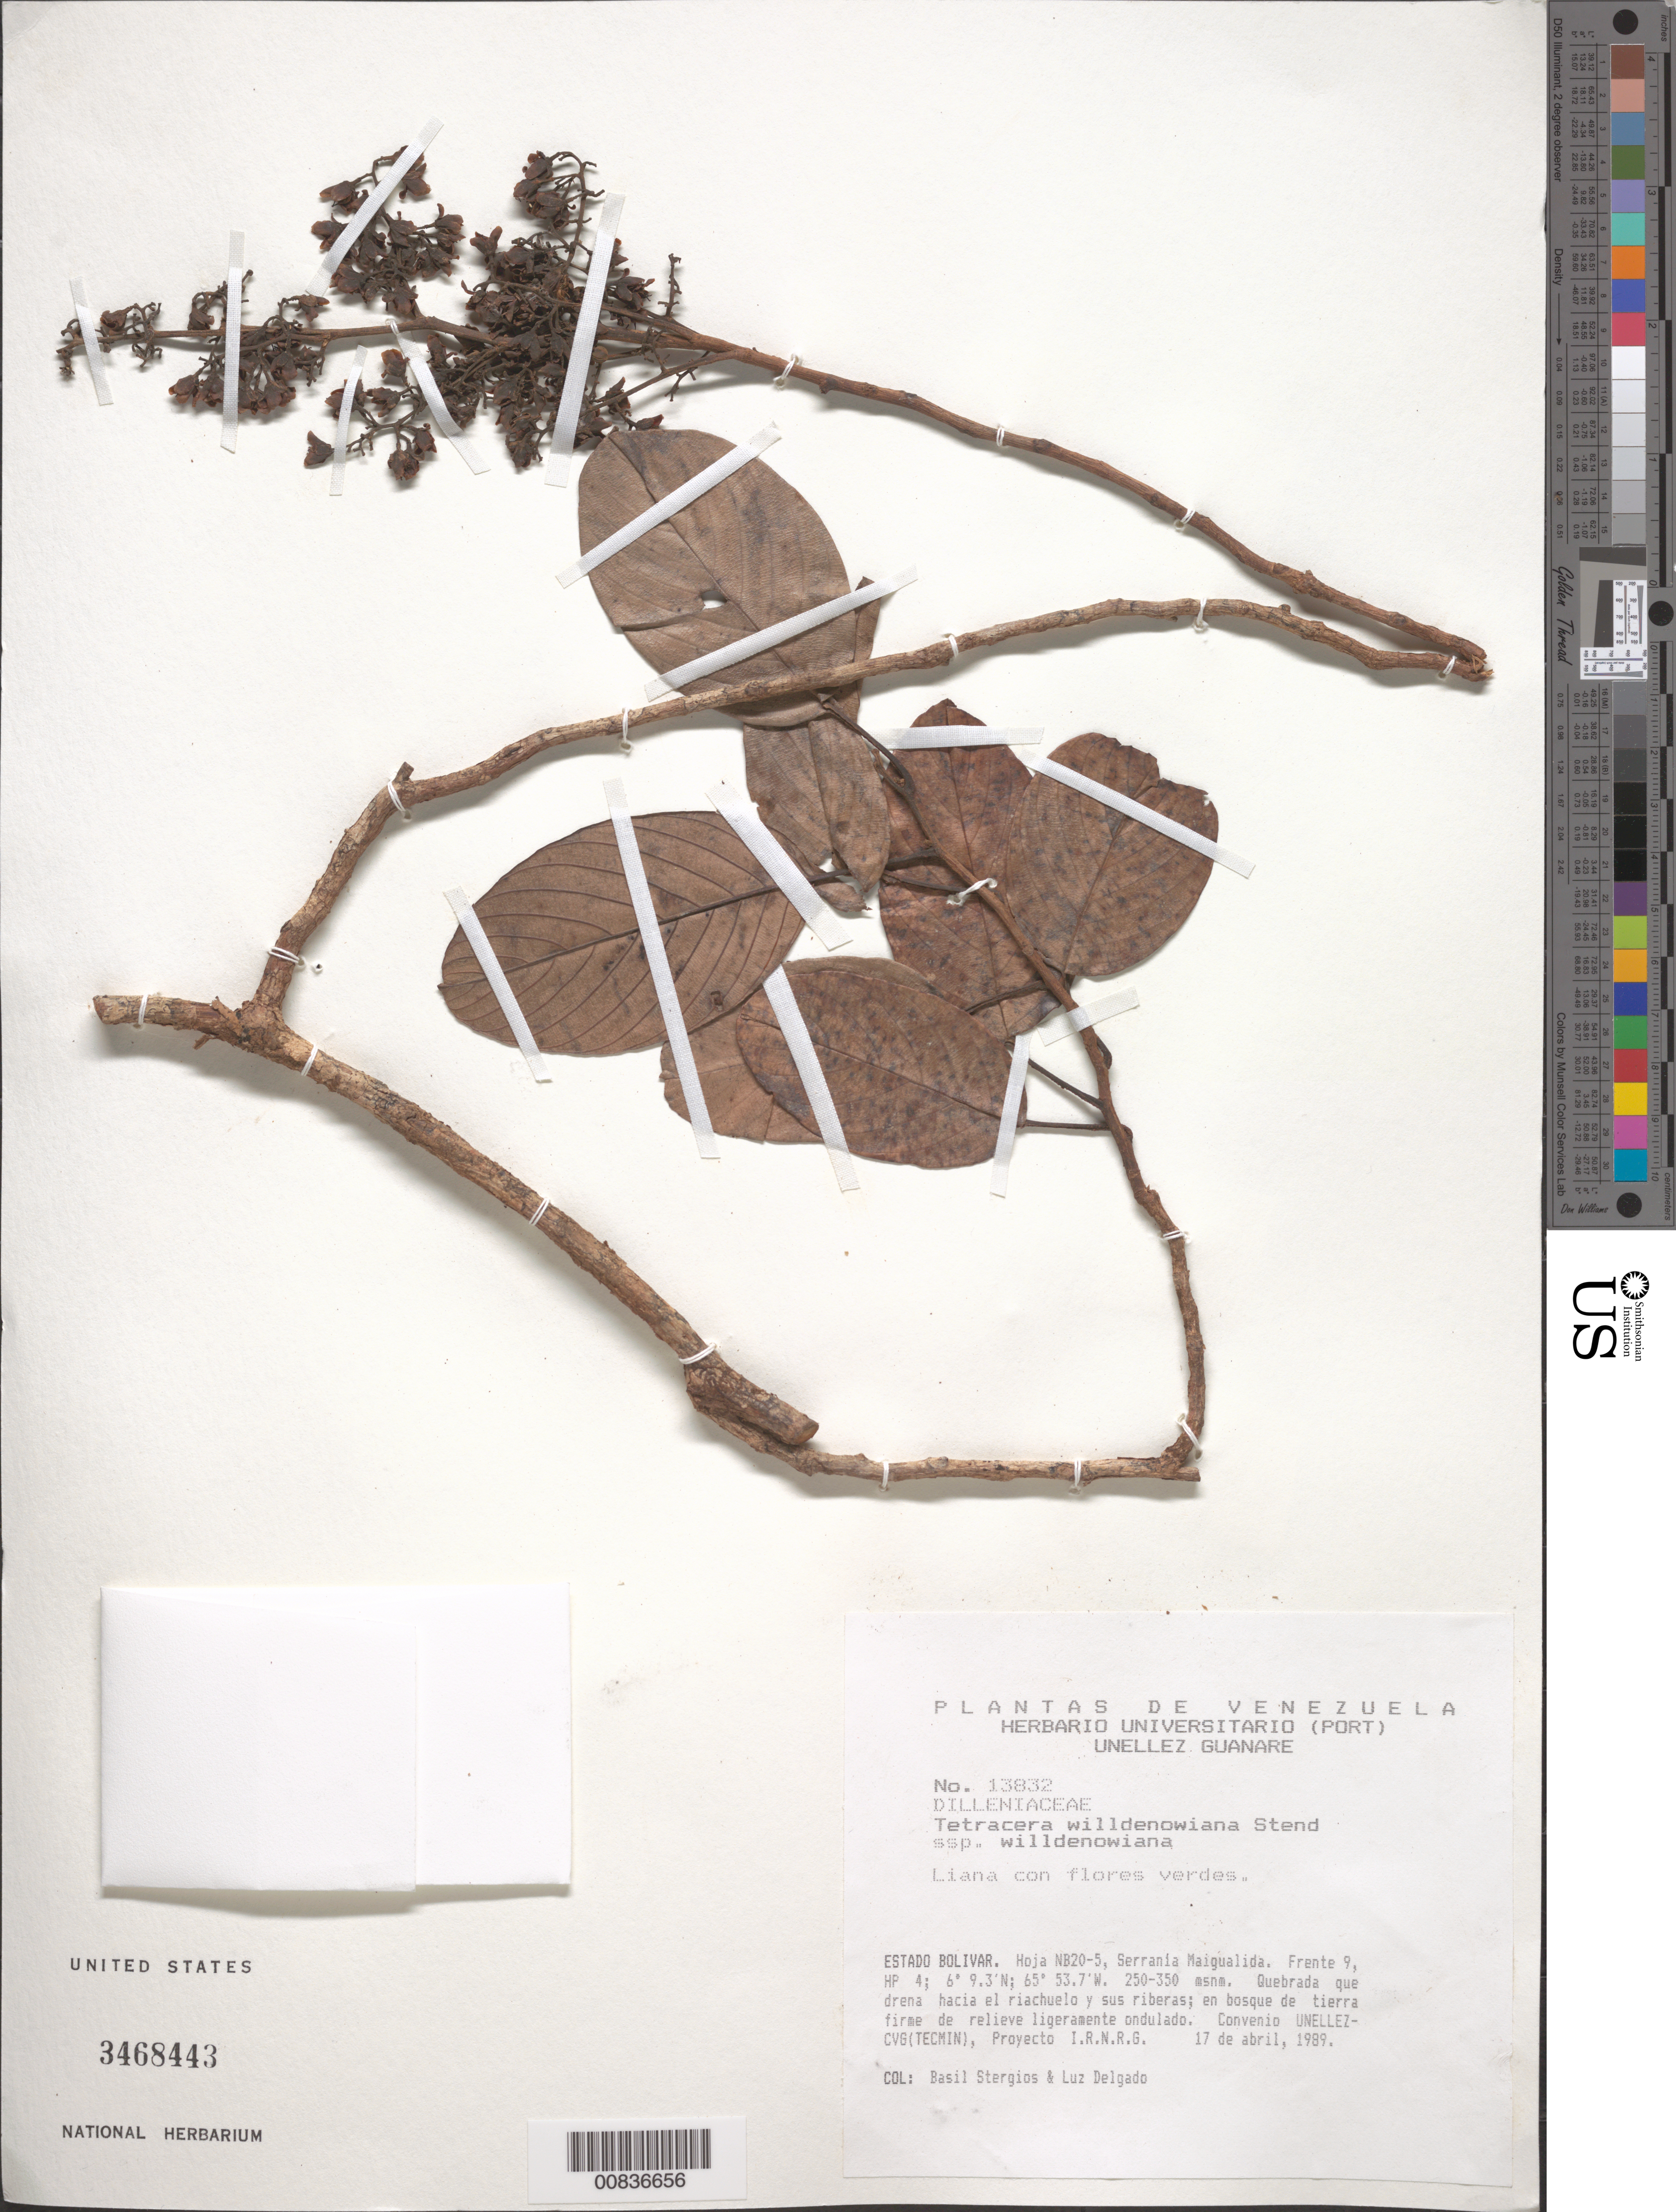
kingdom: Plantae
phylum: Tracheophyta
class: Magnoliopsida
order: Dilleniales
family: Dilleniaceae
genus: Tetracera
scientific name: Tetracera willdenowiana subsp. willdenowiana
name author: Steud.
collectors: B. G. Stergios & L. Delgado V.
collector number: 13832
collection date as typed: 17-Apr-89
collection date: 1989-04-17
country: Venezuela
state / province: Bolívar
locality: Serrania Maigualida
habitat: Quebrada que drena hacia el riachuelo y sus riberas; en bosque de tierra firme de relieve ligeramente ondulado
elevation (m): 250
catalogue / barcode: US 3468443